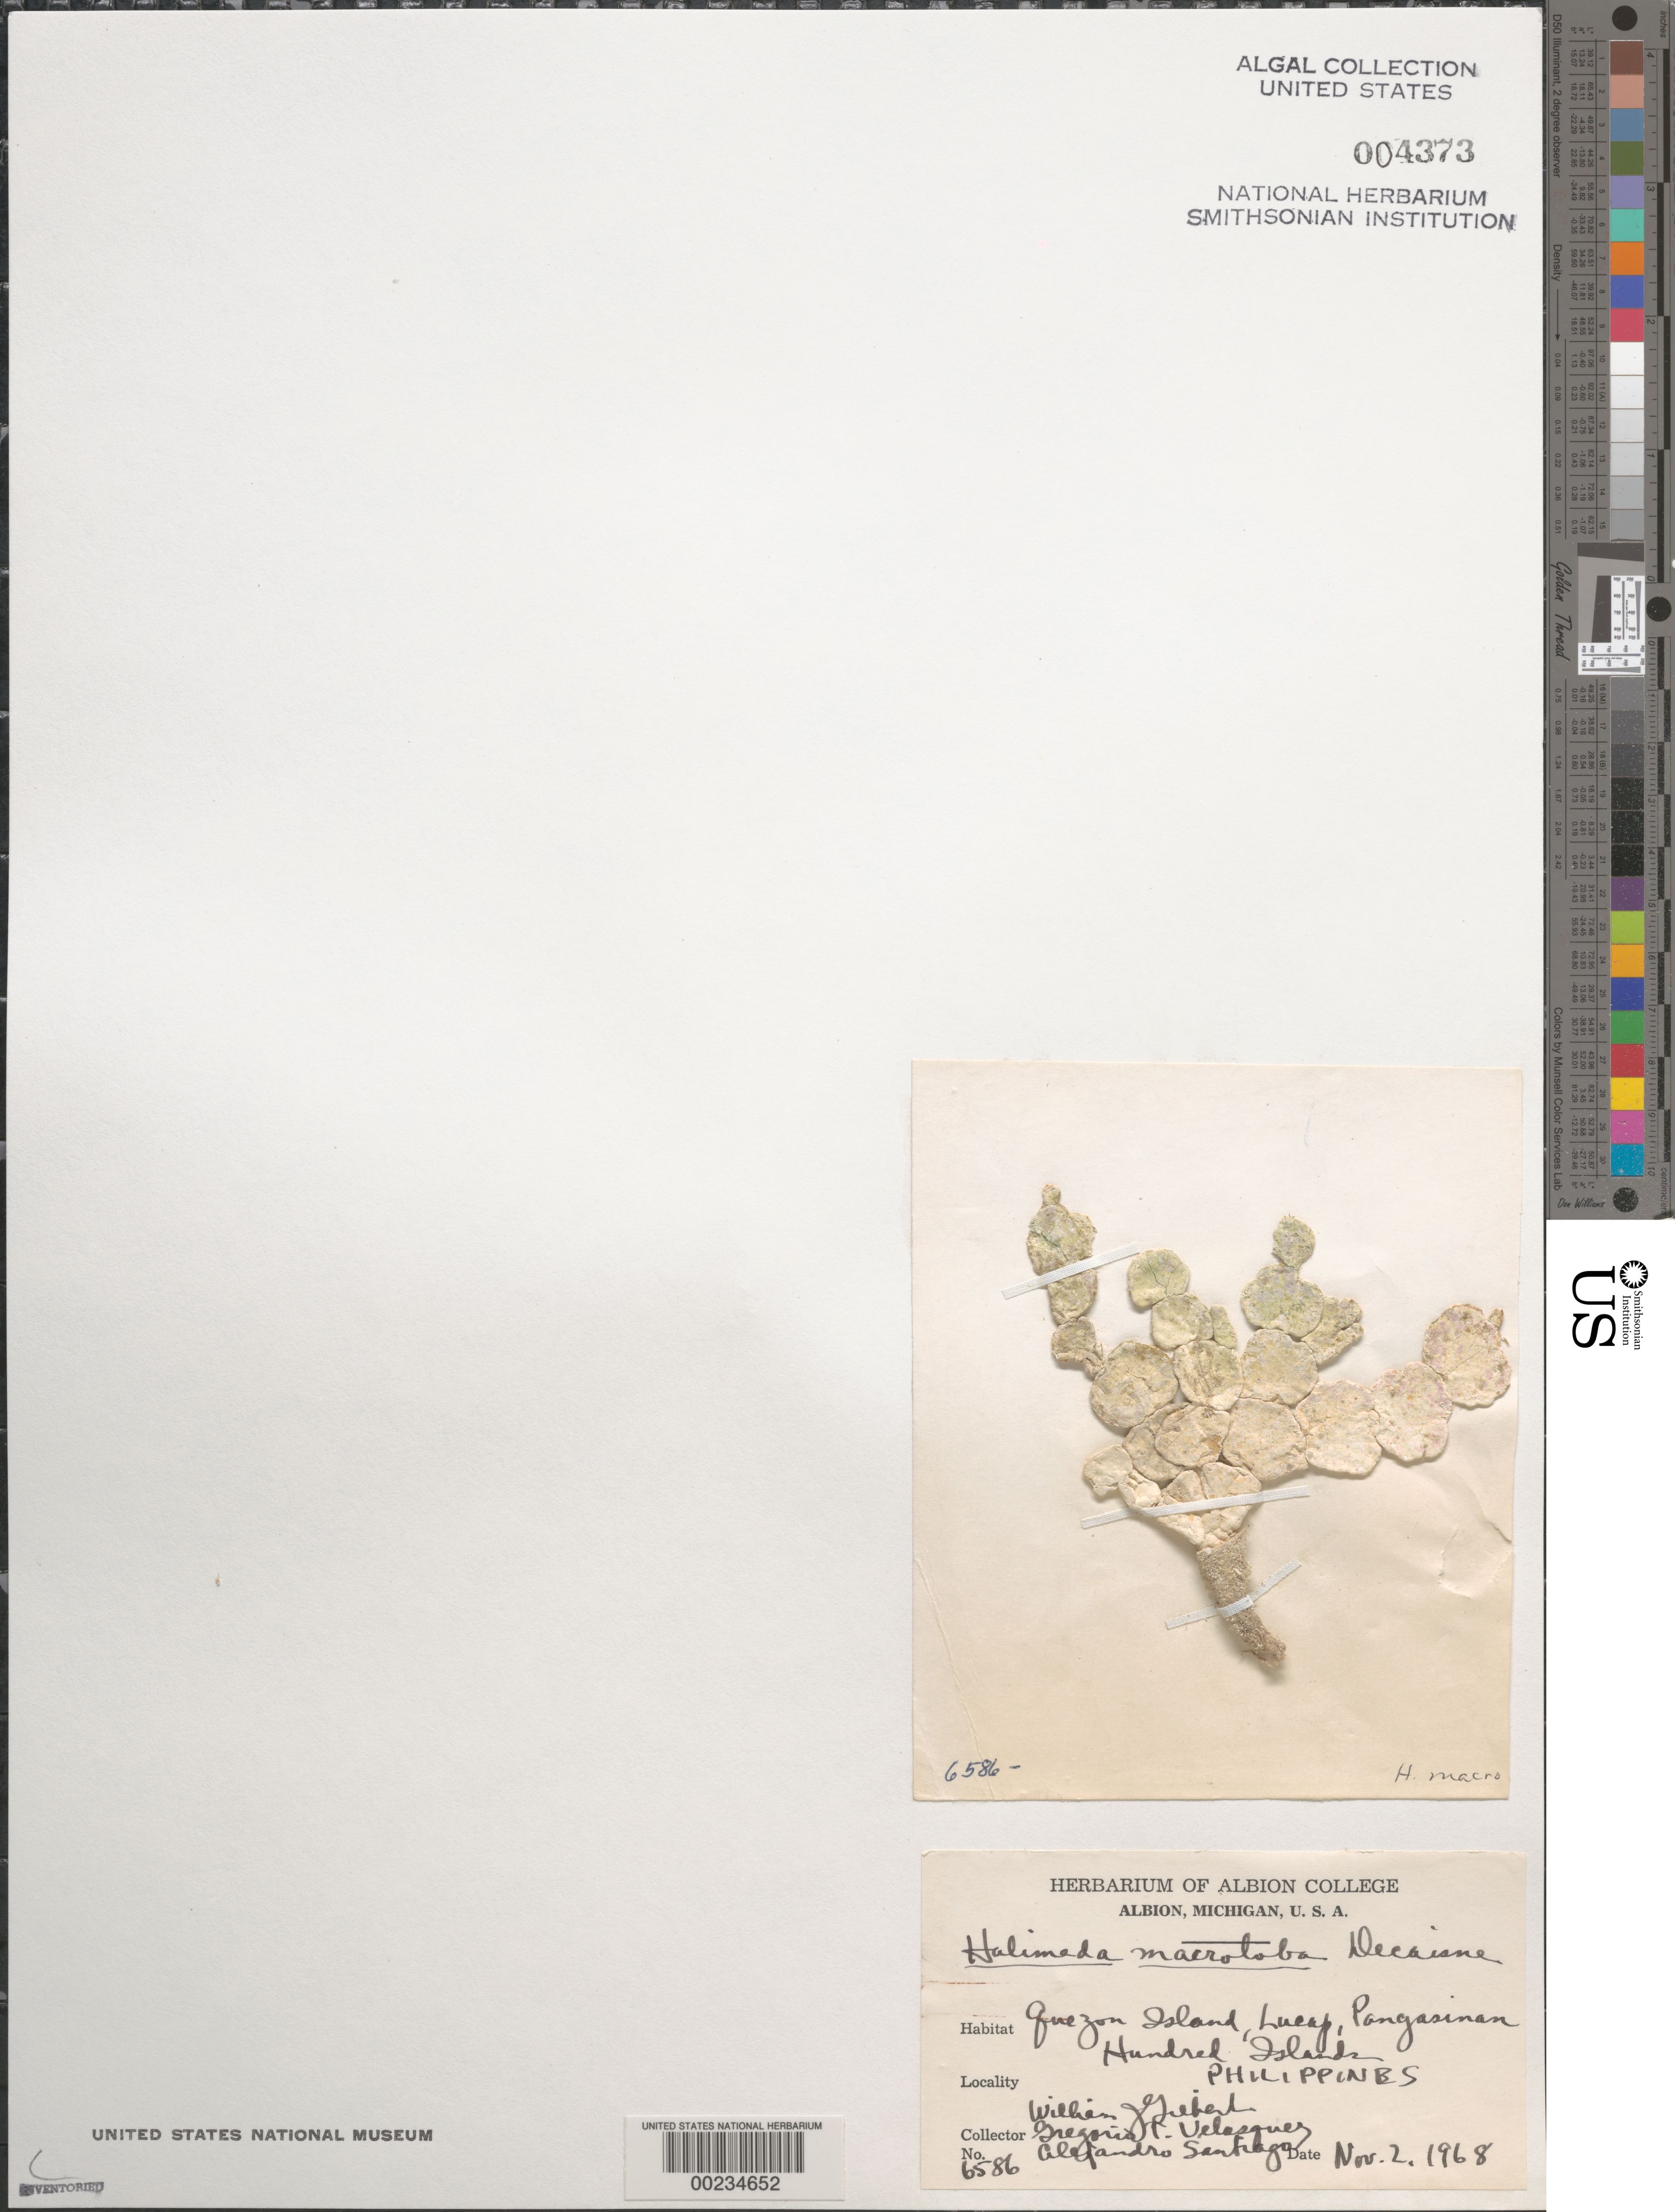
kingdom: Plantae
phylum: Chlorophyta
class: Ulvophyceae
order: Bryopsidales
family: Halimedaceae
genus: Halimeda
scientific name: Halimeda macroloba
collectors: W. J. Gilbert, G. Valesquez & A. Santiago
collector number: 6586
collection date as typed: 02 Nov 1968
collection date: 1968-11-02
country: Philippines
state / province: Ilocos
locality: Quezon island, lucap, pangasinan, hundred islands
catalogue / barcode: US 4373